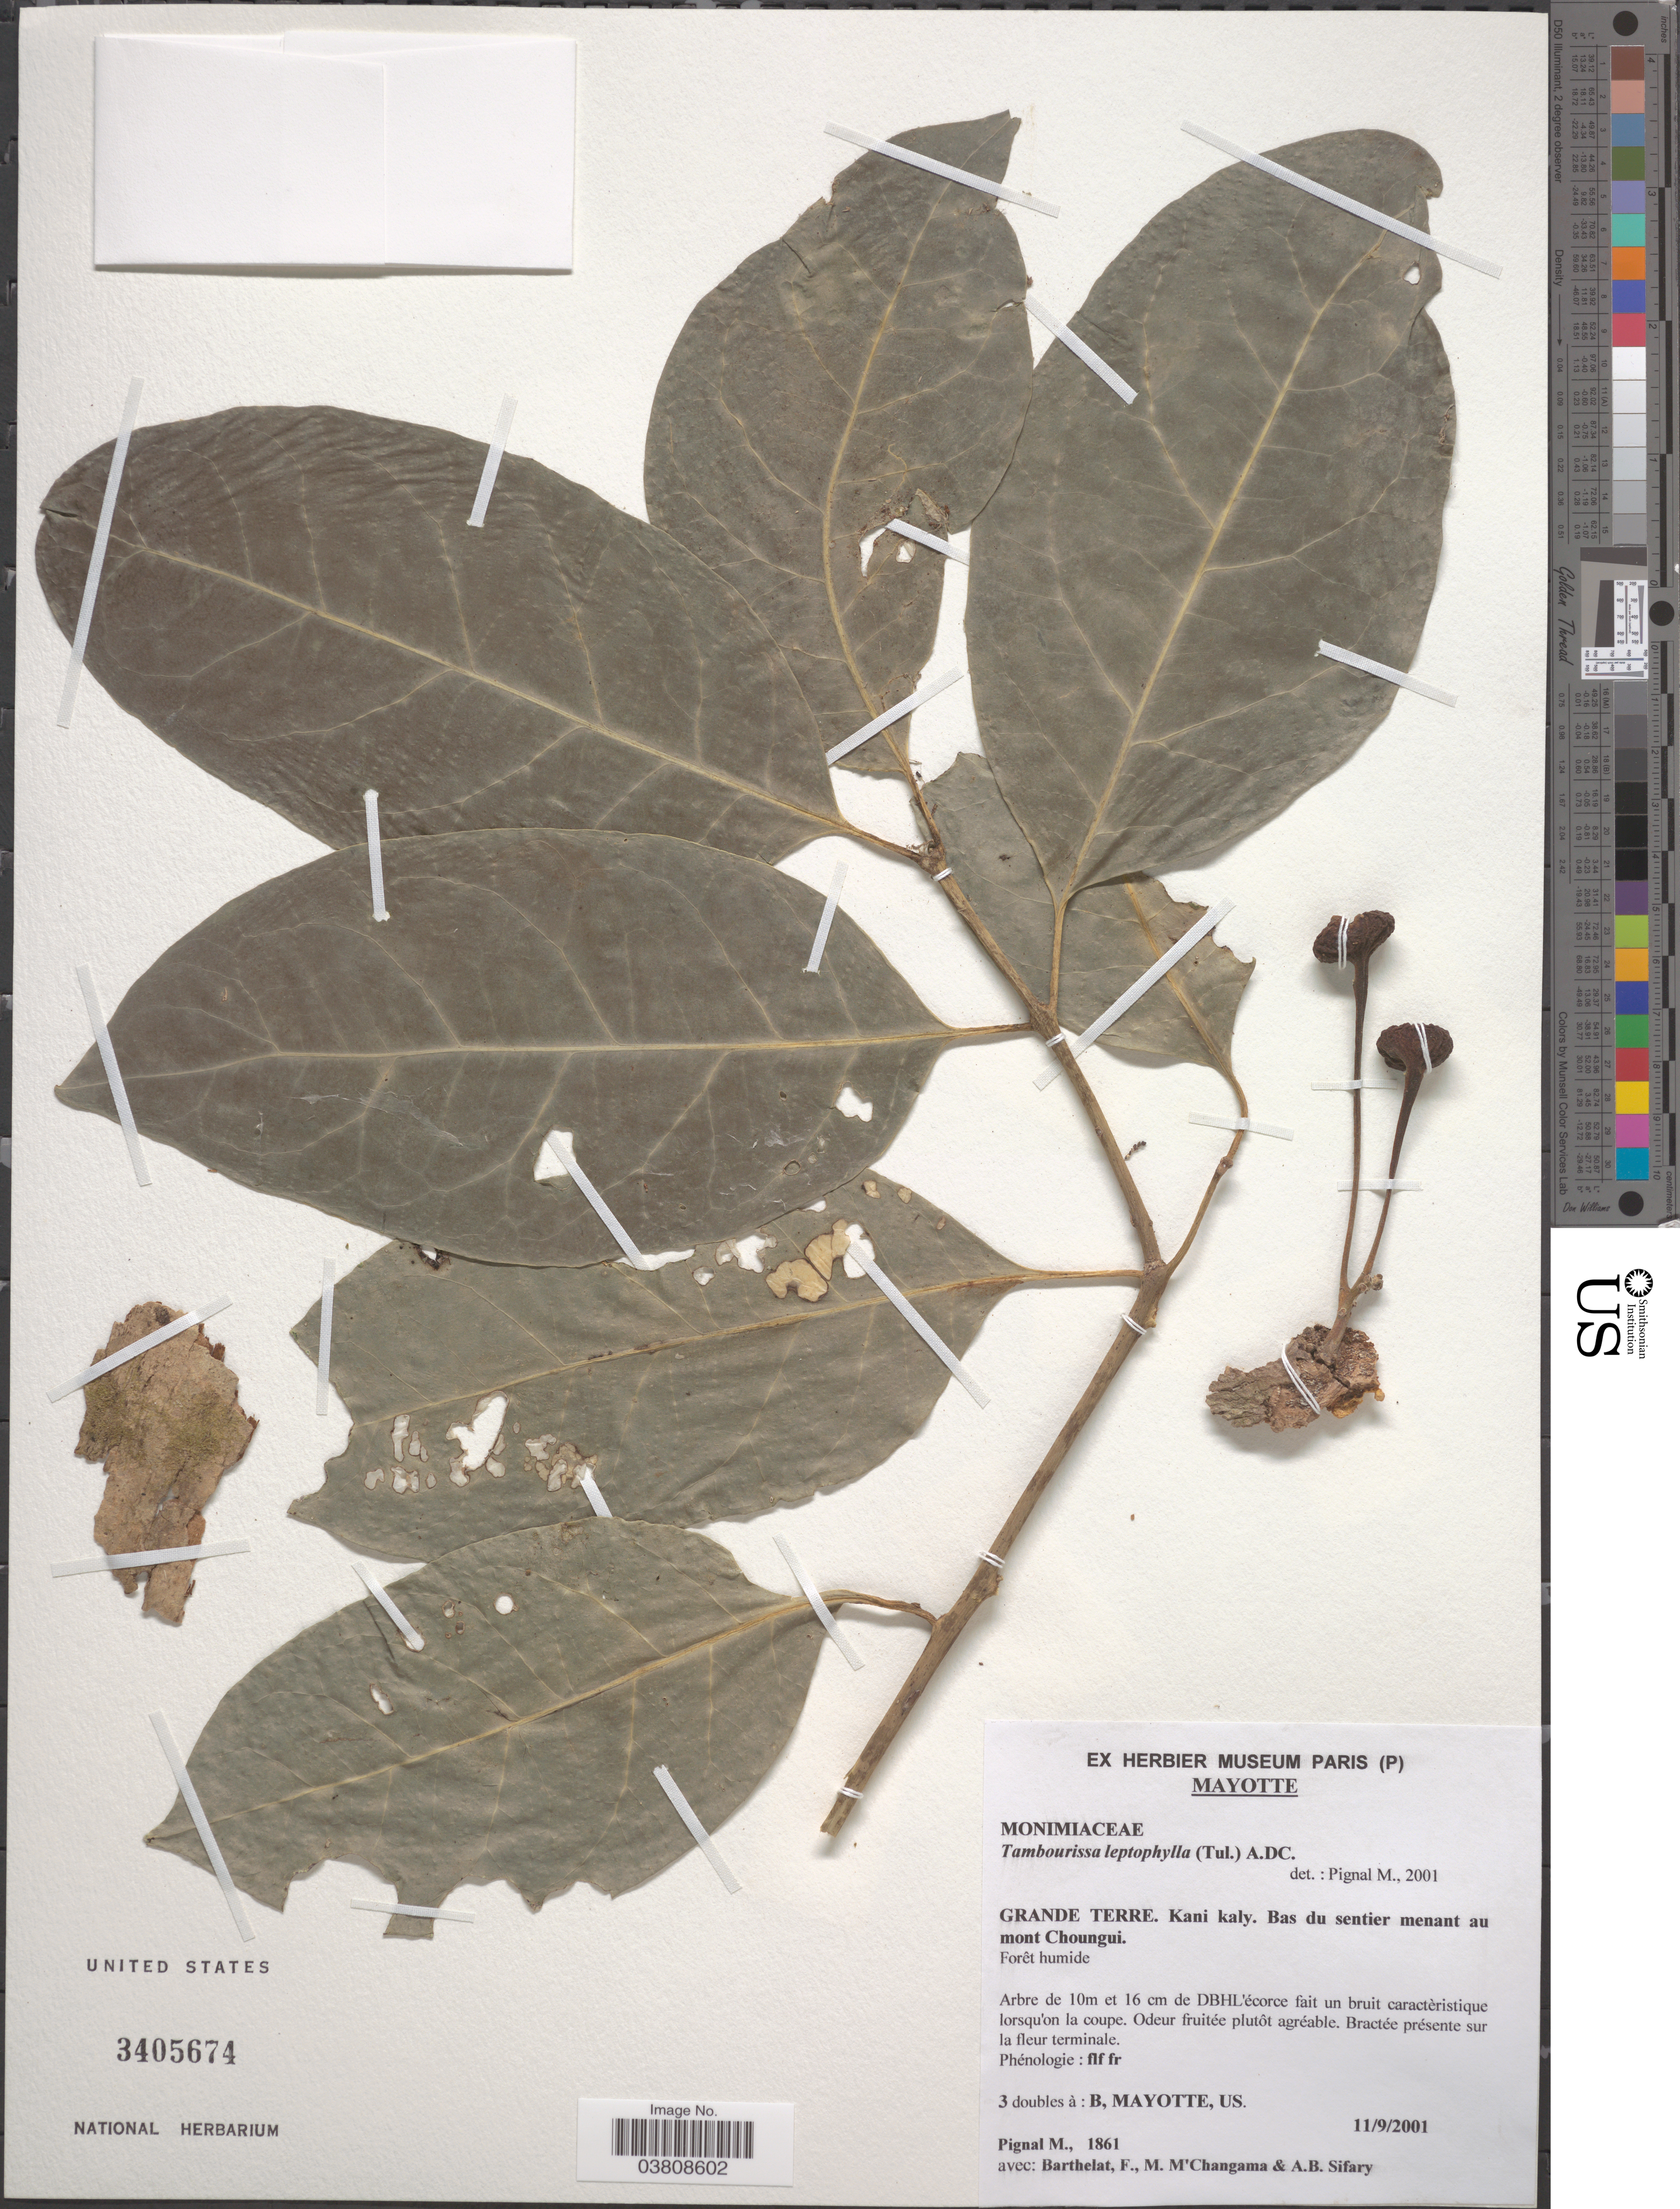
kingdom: Plantae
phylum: Tracheophyta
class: Magnoliopsida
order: Laurales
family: Monimiaceae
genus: Tambourissa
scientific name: Tambourissa leptophylla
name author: (Tul.) A. DC.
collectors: M. Pignal, F. Barthelat, M. M'Changama & A. Sifary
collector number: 1861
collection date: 2001-09-11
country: Guadeloupe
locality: Grande Terre. Kani kaly. Bas du sentier menant au mont Choungui.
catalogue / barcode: US 3405674